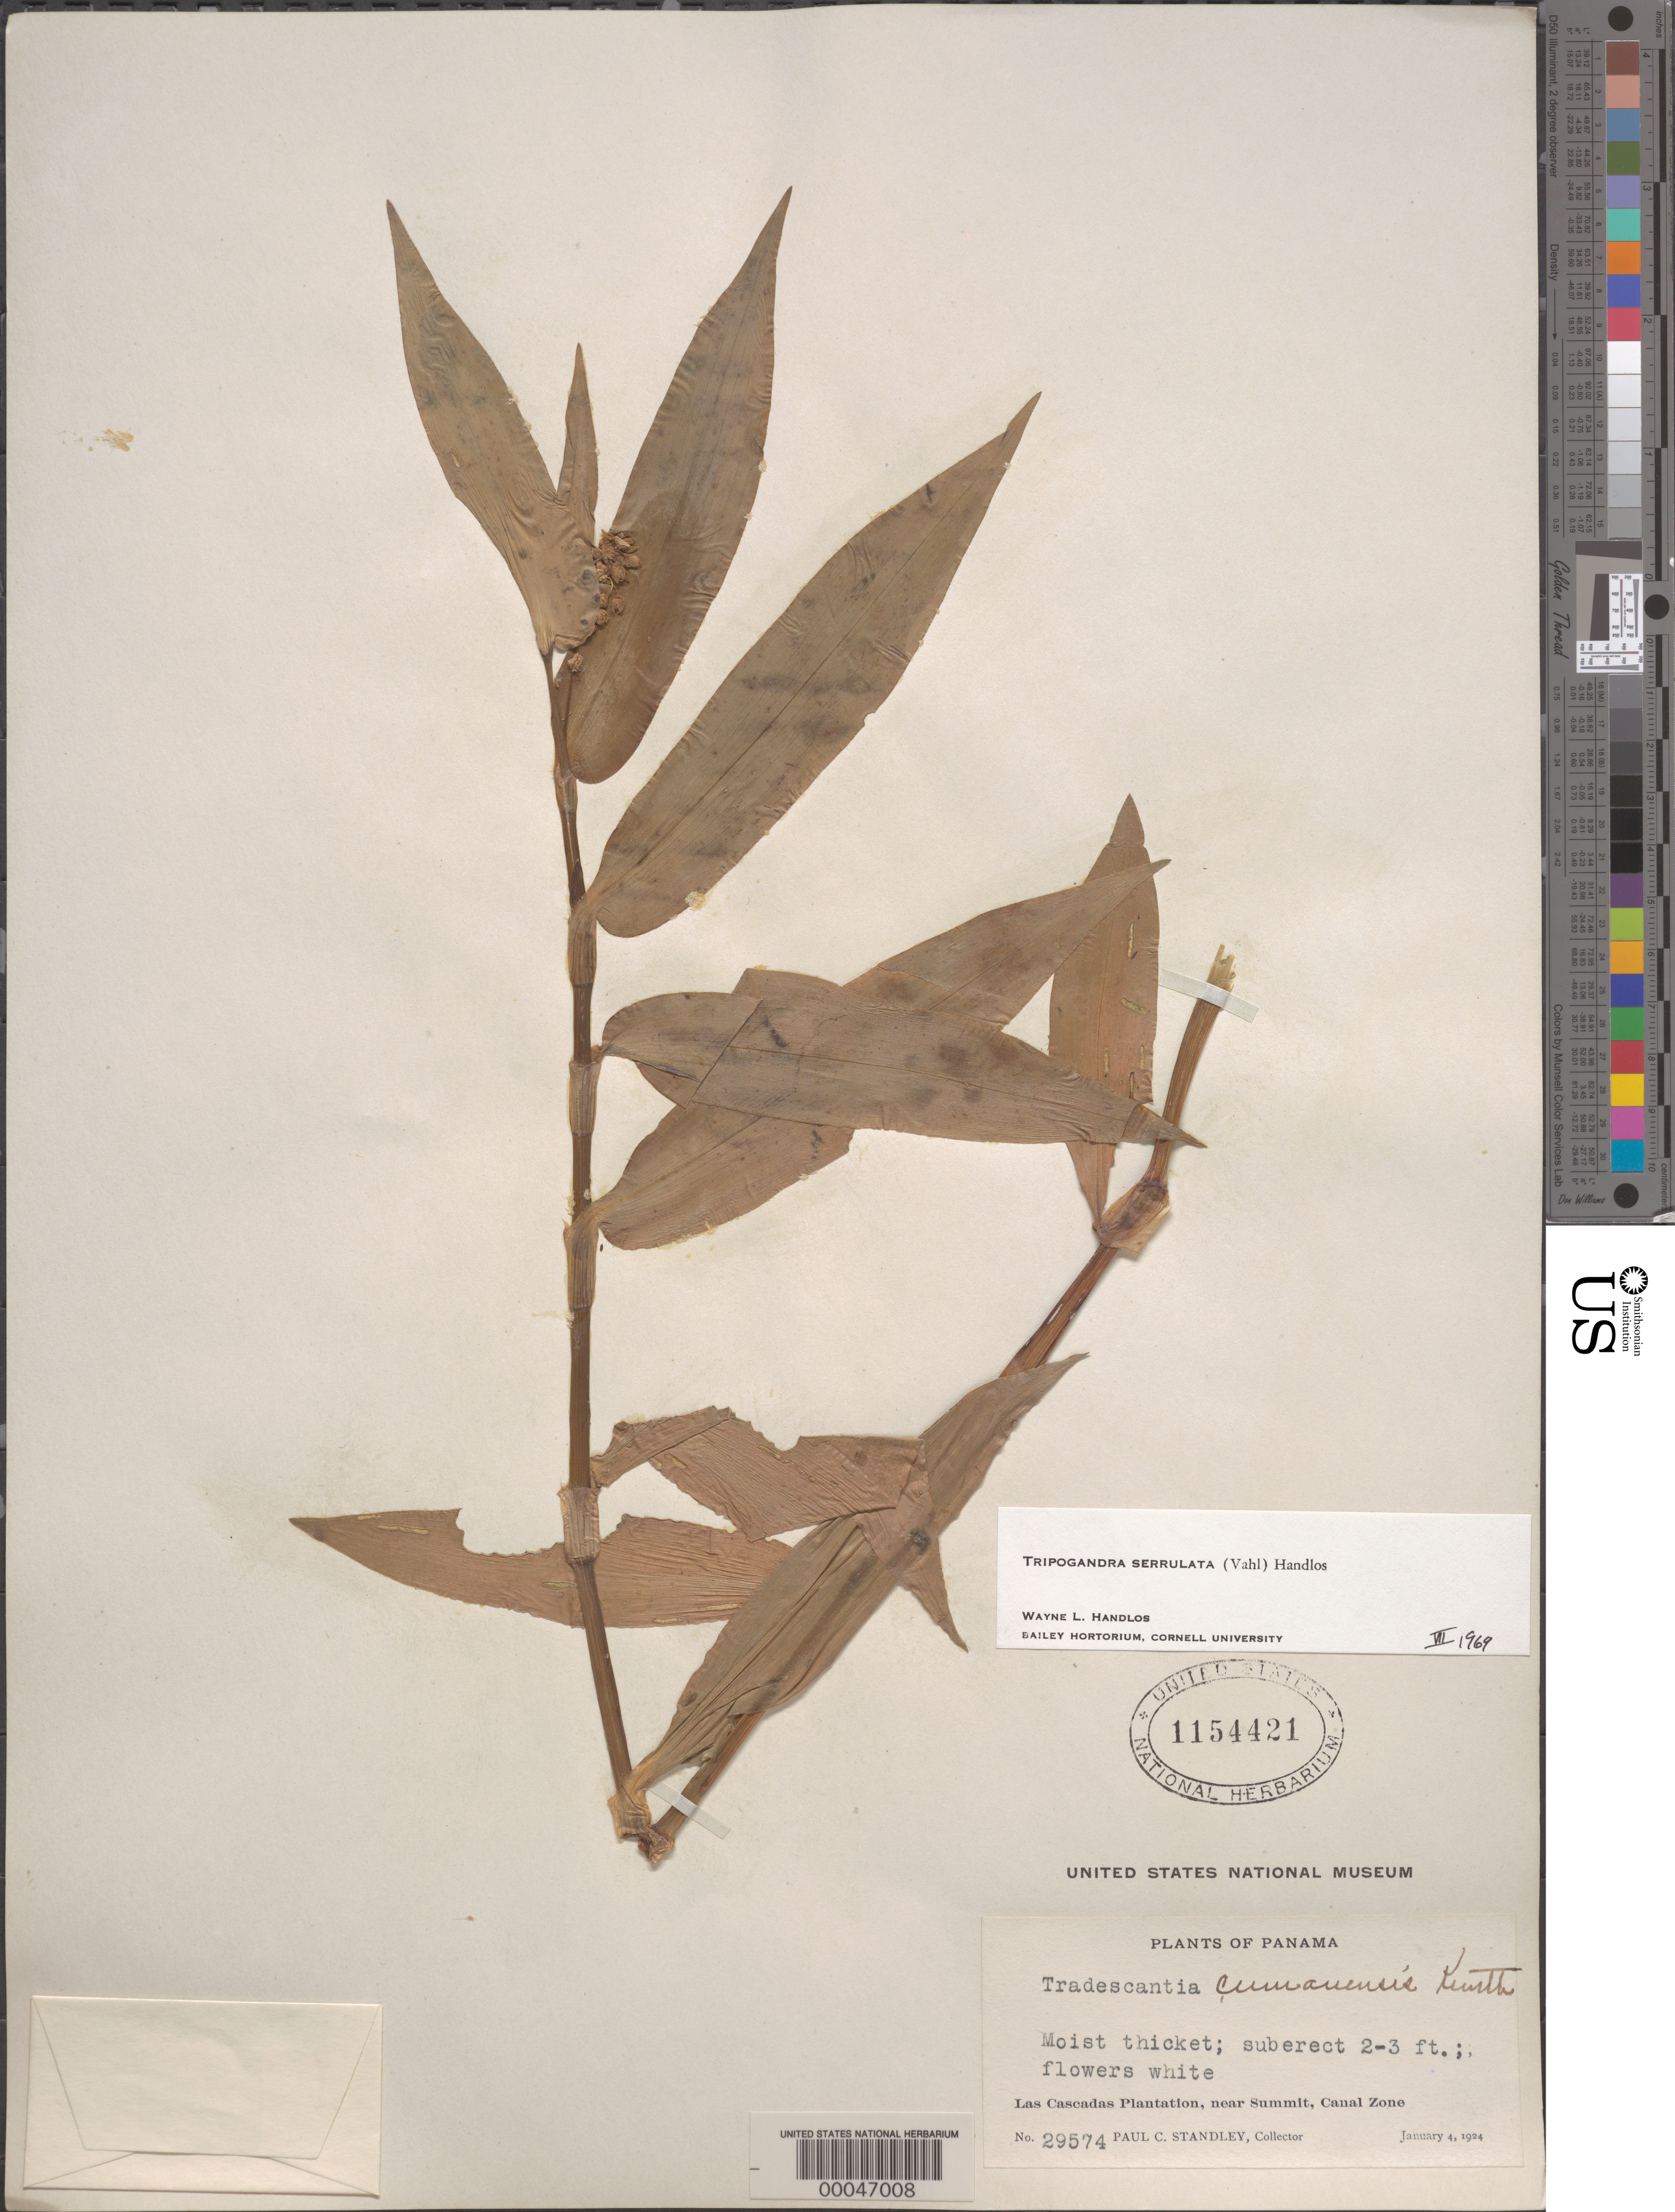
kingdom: Plantae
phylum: Tracheophyta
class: Liliopsida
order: Commelinales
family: Commelinaceae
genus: Tripogandra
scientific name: Tripogandra serrulata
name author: (Vahl) Handlos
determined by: Handlos, W. L.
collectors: P. C. Standley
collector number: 29574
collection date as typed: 04 Jan 1924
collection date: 1924-01-04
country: Panama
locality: Las Cascadas Plantation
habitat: Moist thicket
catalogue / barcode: US 1154421